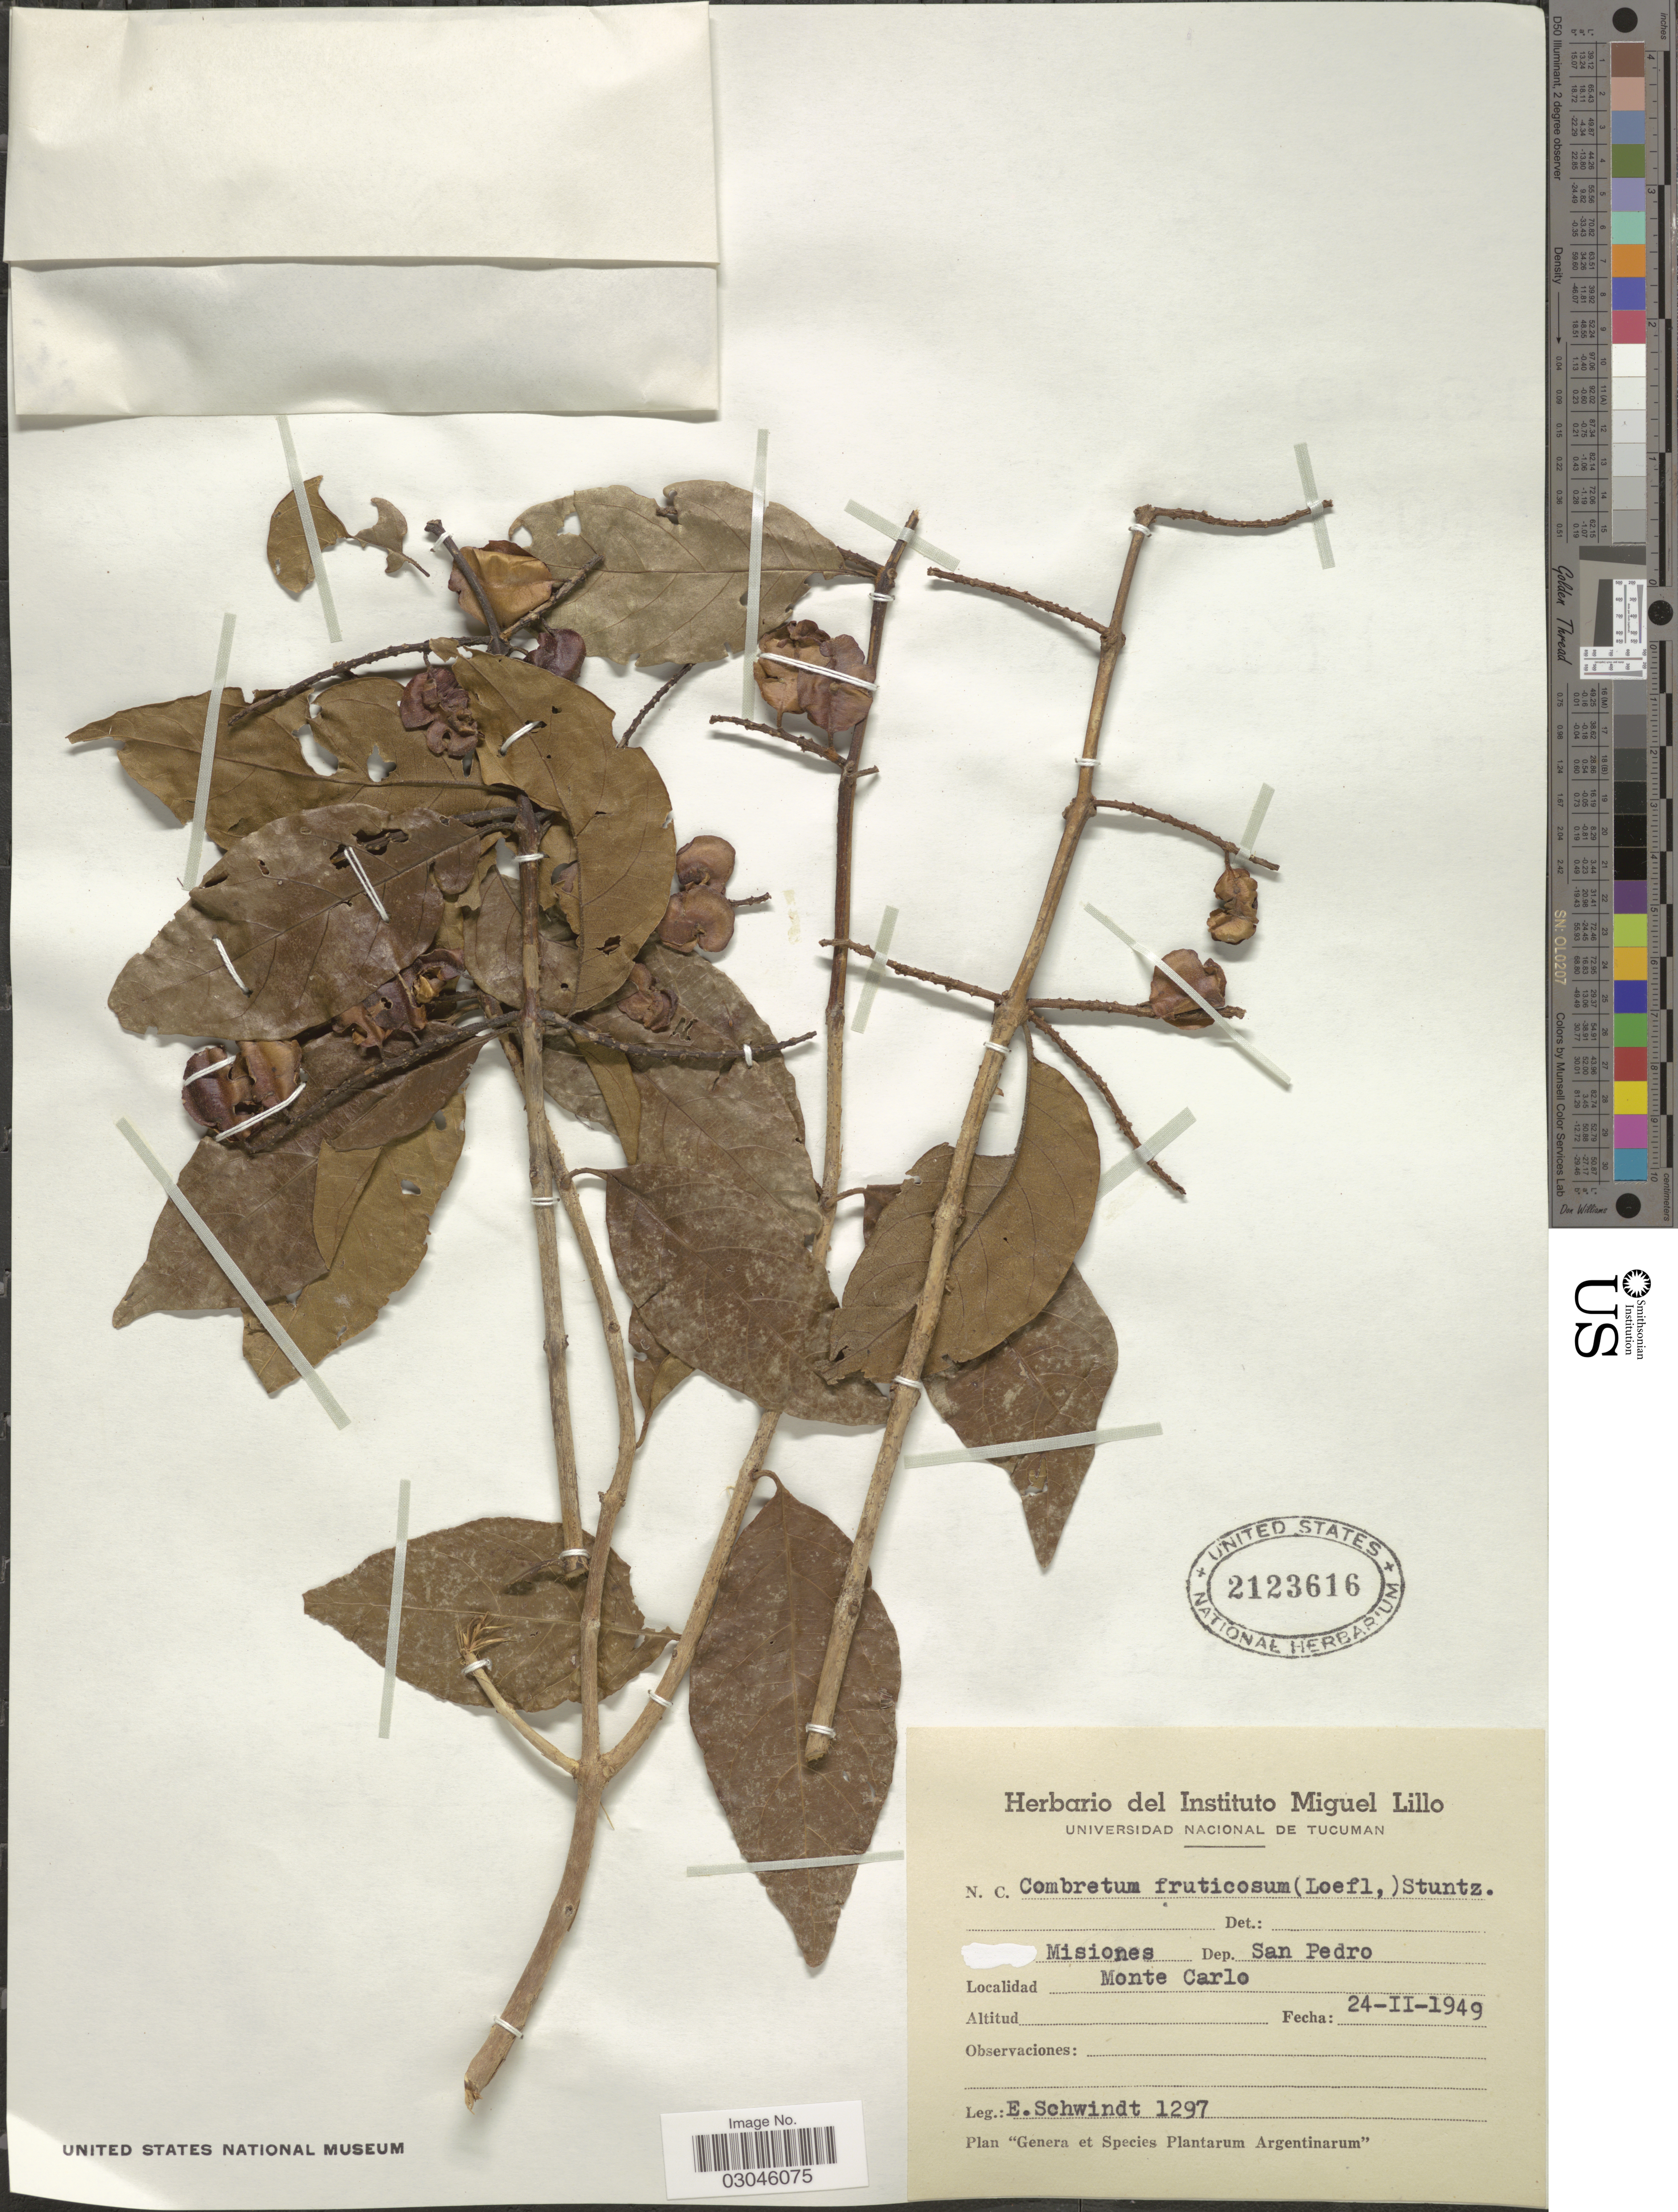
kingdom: Plantae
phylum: Tracheophyta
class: Magnoliopsida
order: Myrtales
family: Combretaceae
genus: Combretum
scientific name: Combretum fruticosum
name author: (Loefl.) Stuntz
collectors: E. Schwindt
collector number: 1297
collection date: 1949-02-24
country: Argentina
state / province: Misiones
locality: Dep. San Pedro. Monte Carlo.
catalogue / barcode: US 2123616